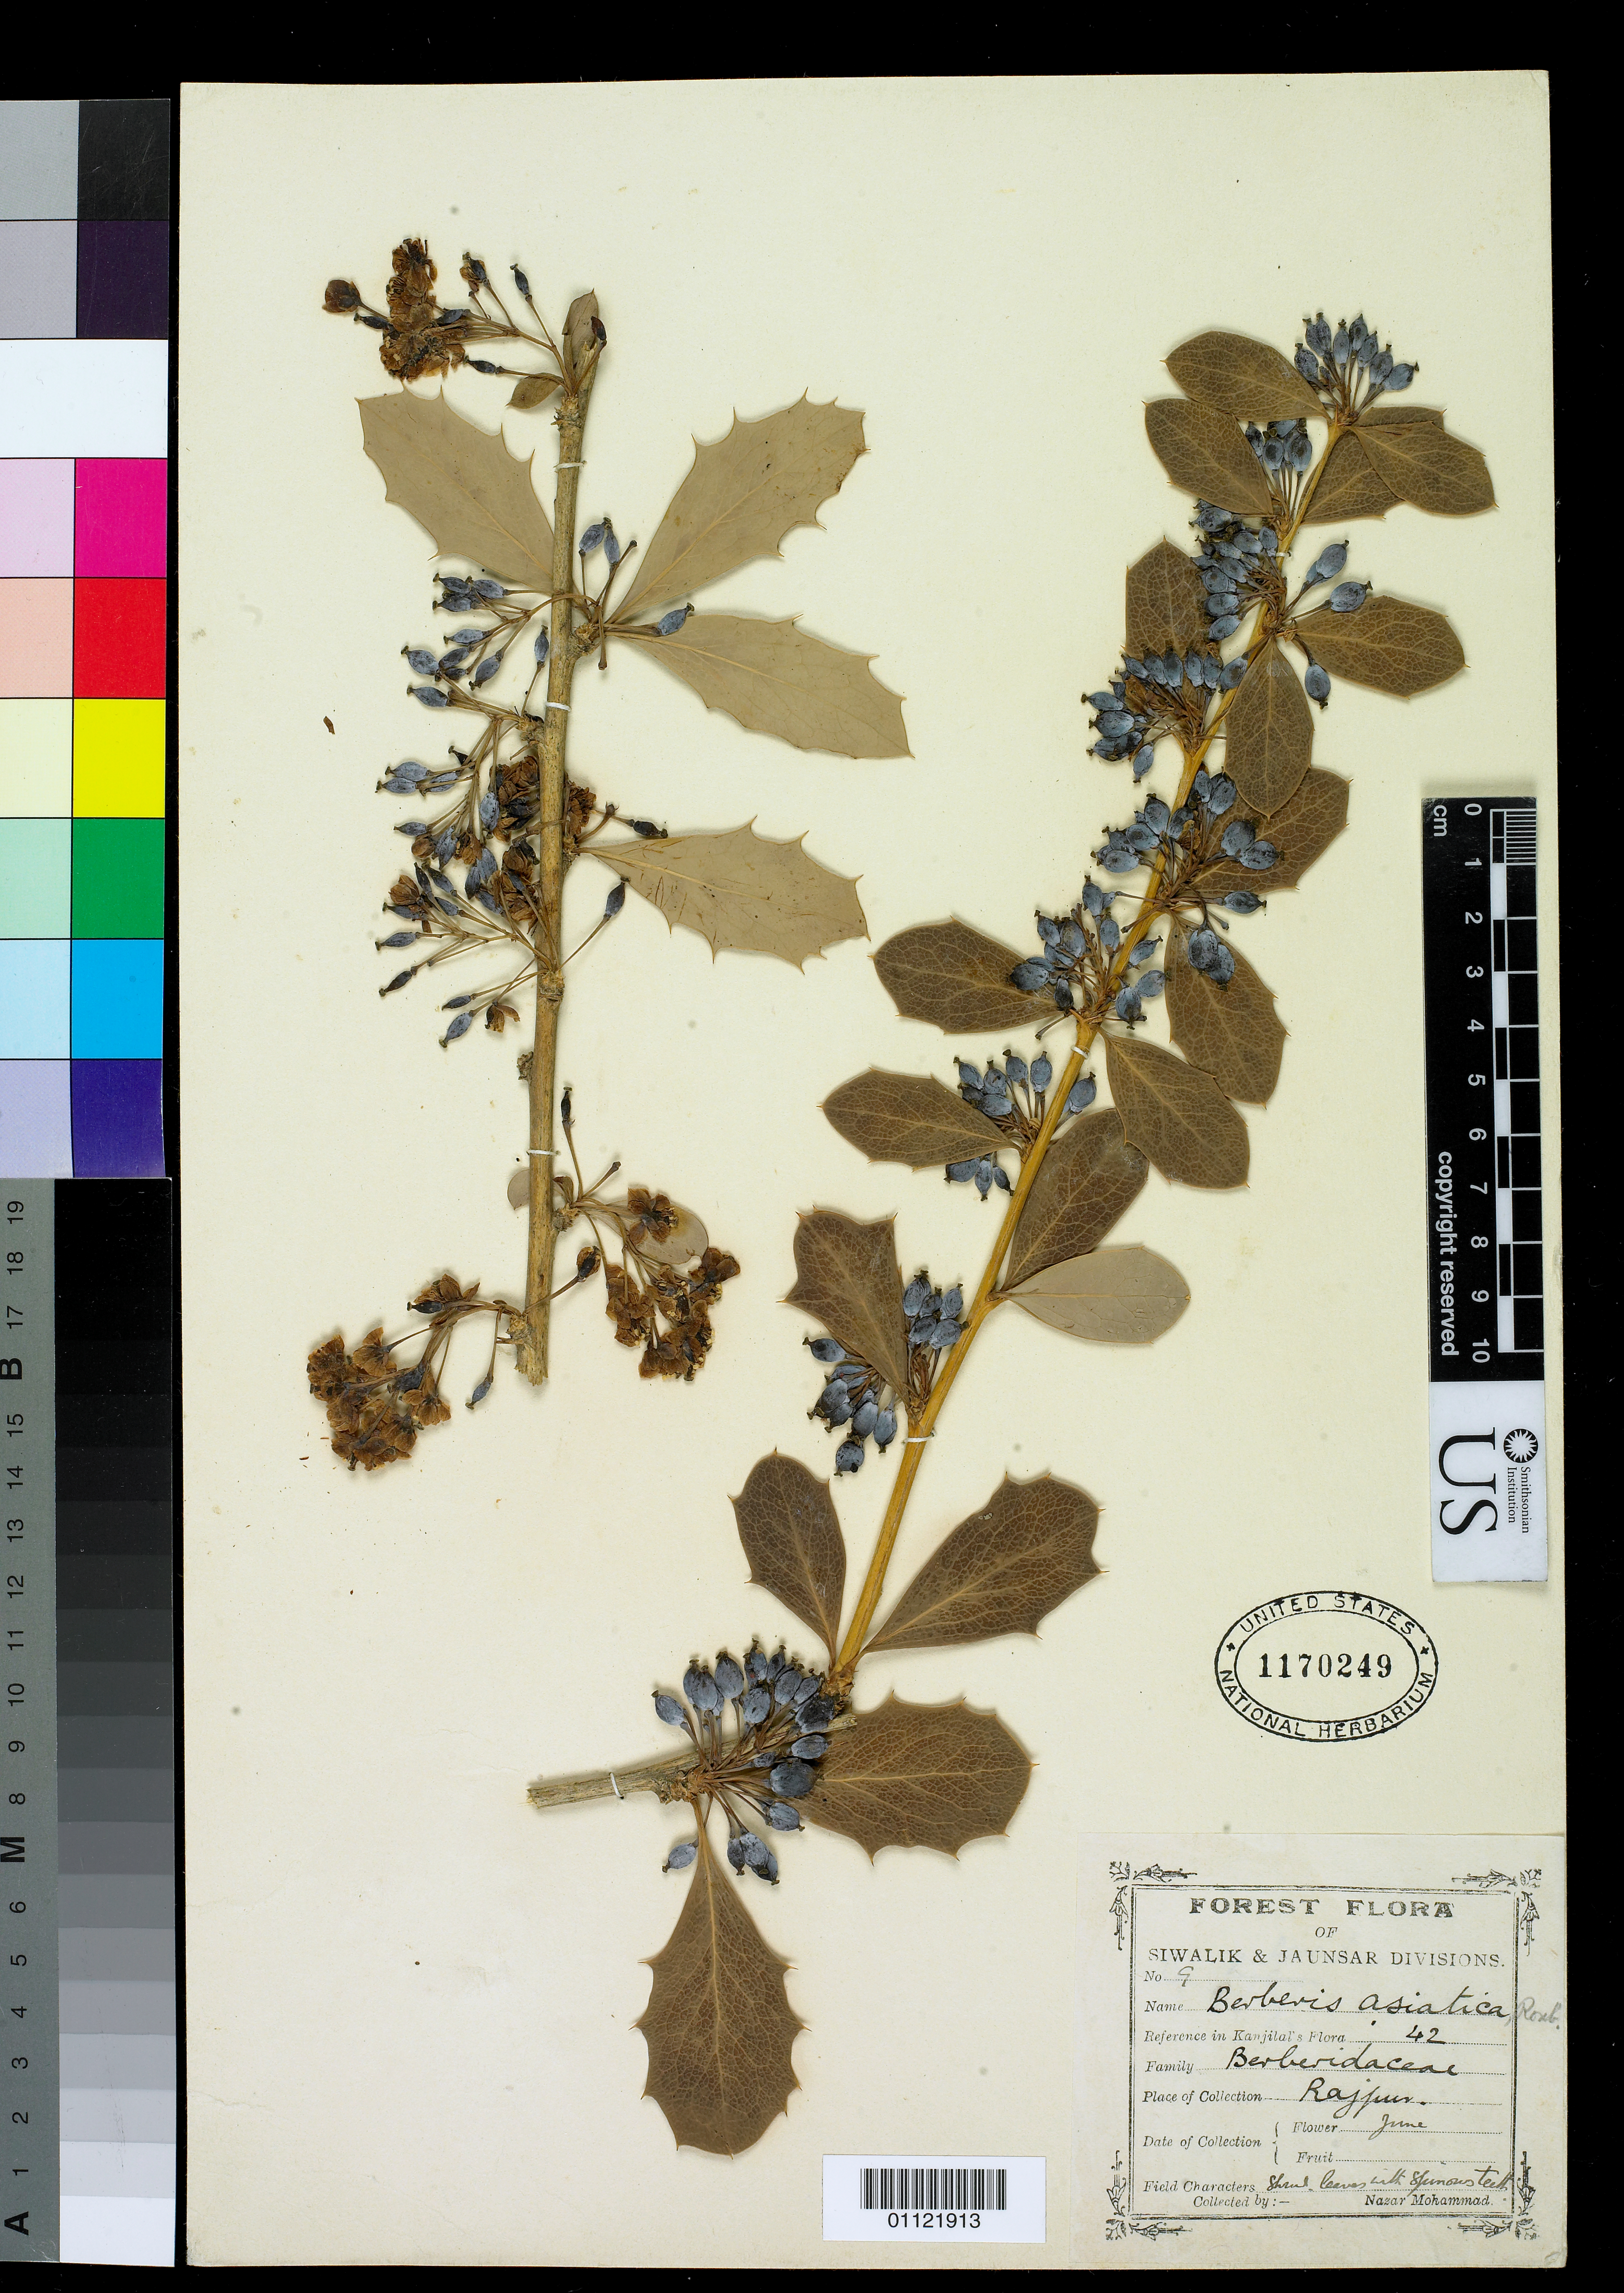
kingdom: Plantae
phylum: Tracheophyta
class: Magnoliopsida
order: Ranunculales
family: Berberidaceae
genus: Berberis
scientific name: Berberis asiatica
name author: Roxb. ex DC.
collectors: K. Mohammad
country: India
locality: Rajpur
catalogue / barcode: US 1170249